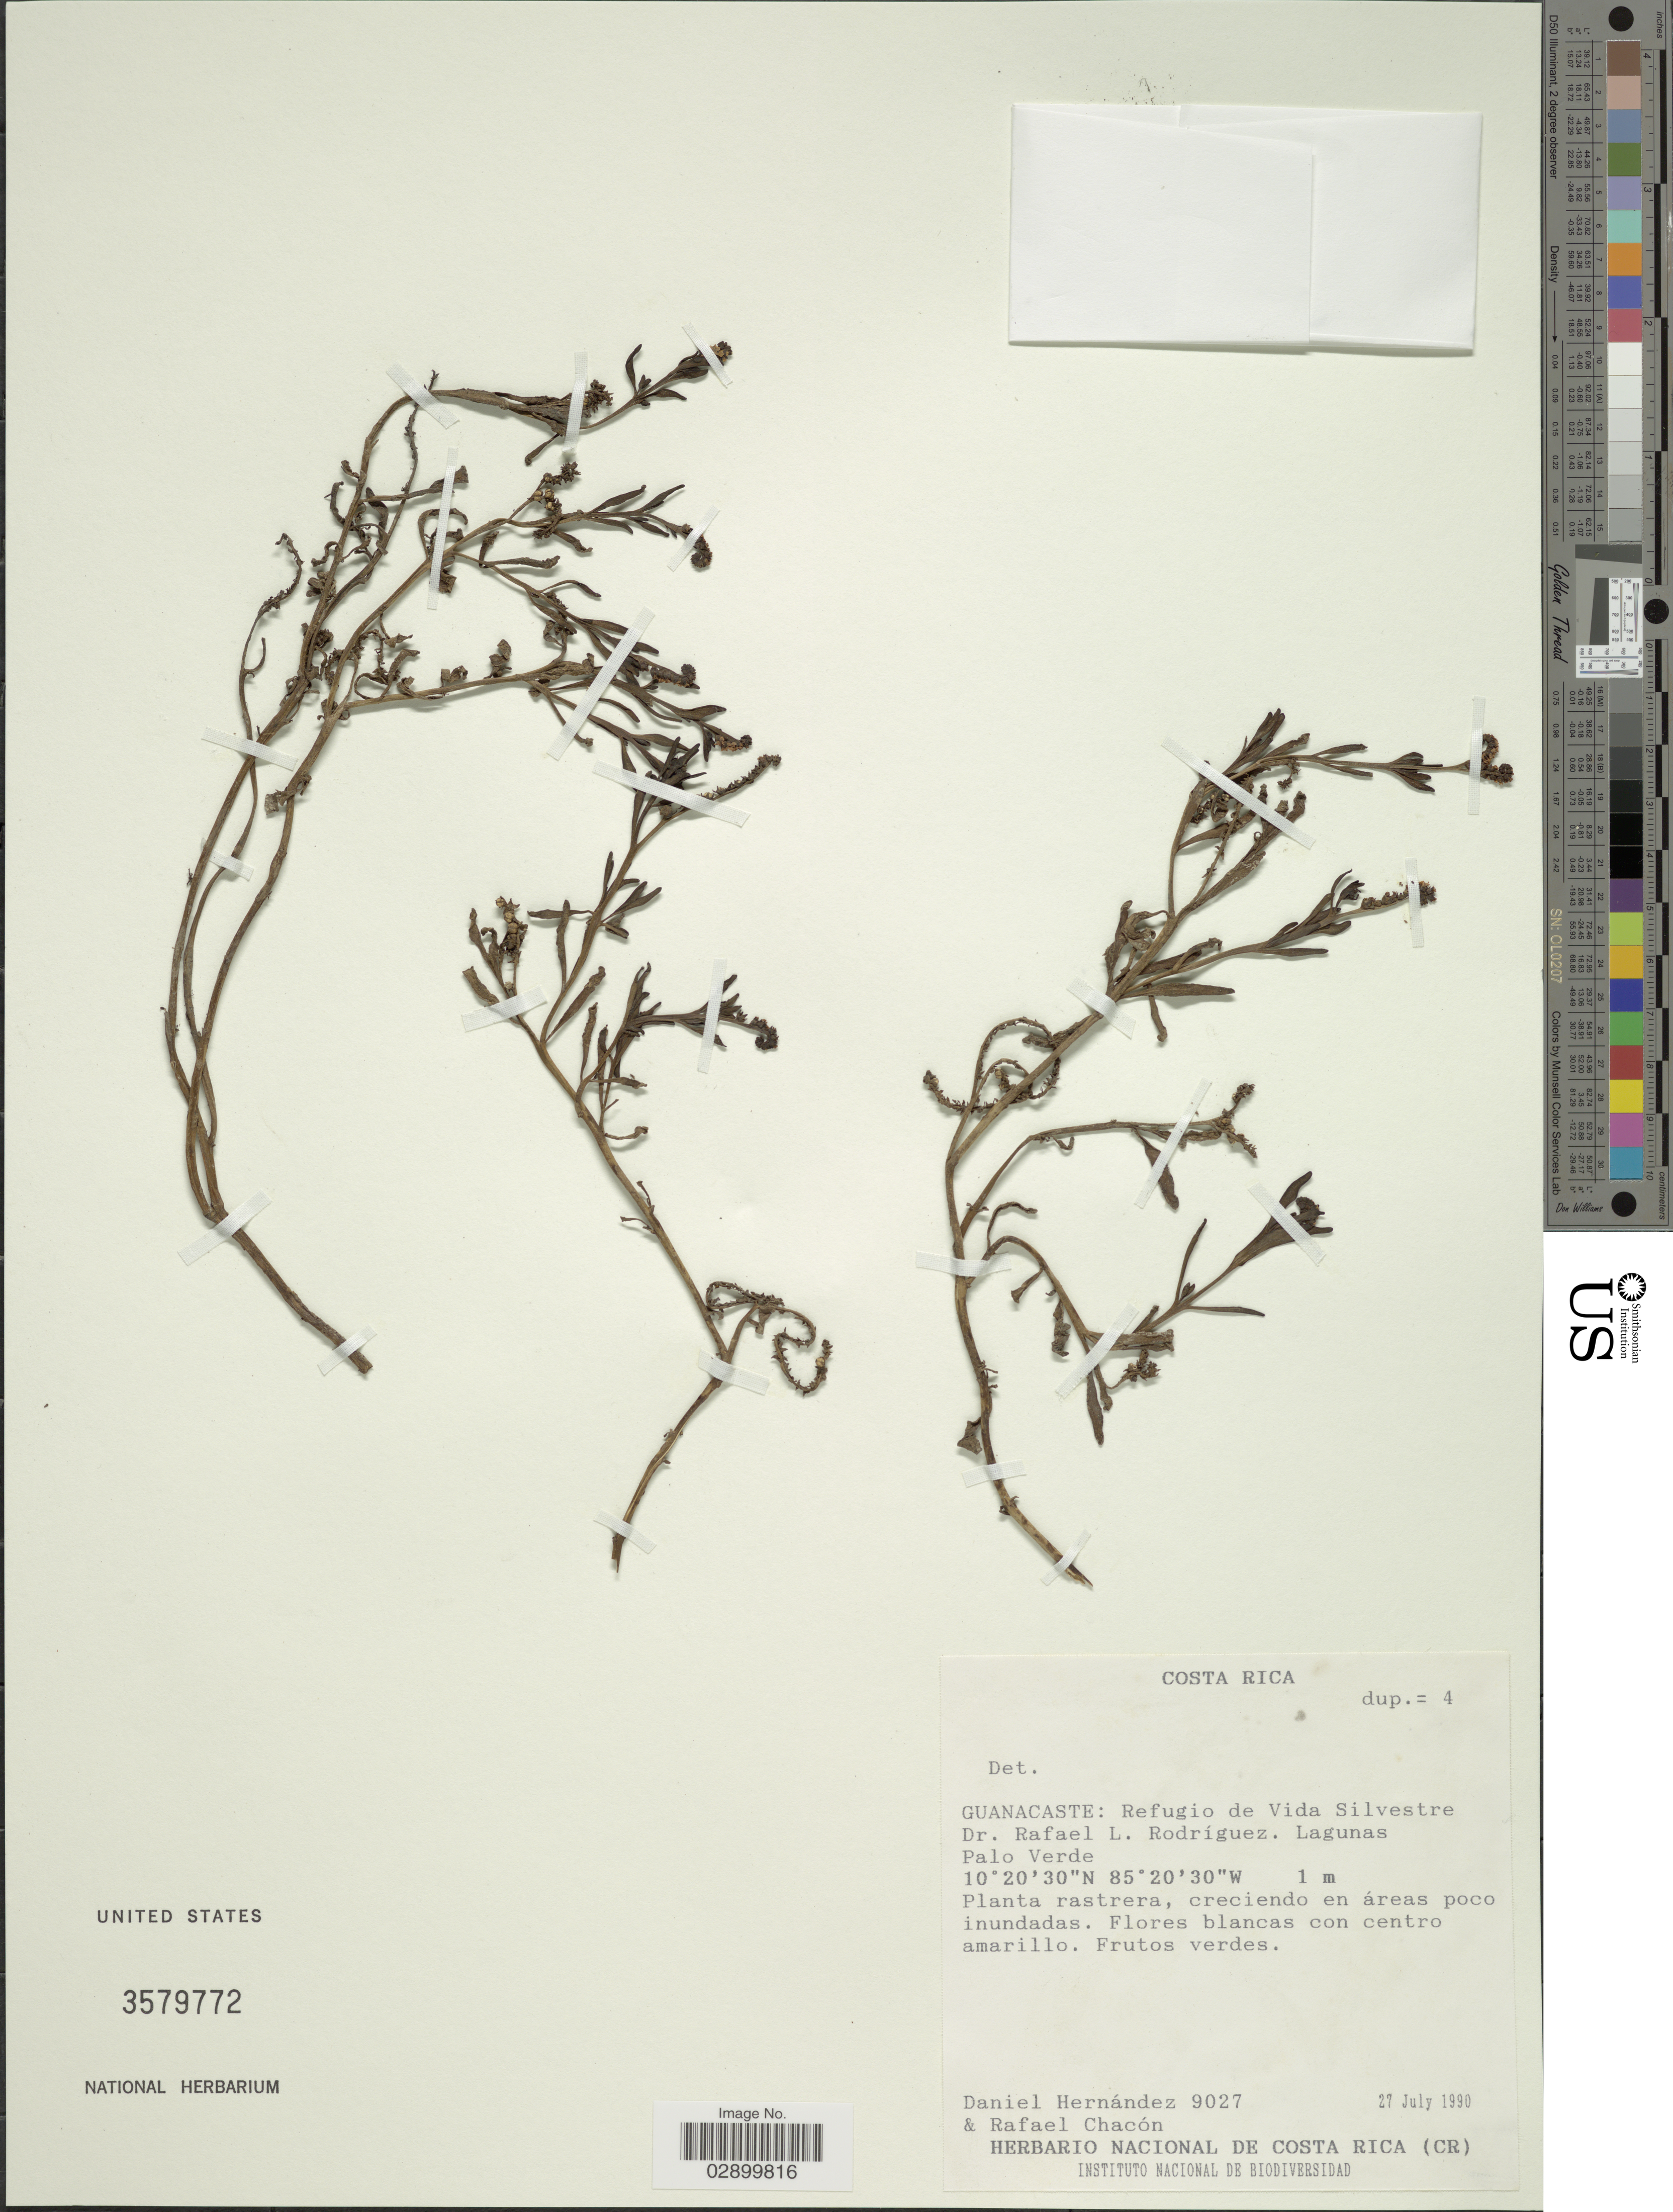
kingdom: Plantae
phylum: Tracheophyta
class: Magnoliopsida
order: Boraginales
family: Heliotropiaceae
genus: Heliotropium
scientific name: Heliotropium sp.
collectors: D. Hernández & R. Chacón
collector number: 9027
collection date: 1990-07-27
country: Costa Rica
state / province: Guanacaste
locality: Refugio de Vida Silvestre. Dr. Rafael L. Rodríguez. Lagunas Palo Verde.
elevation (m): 1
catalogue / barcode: US 3579772